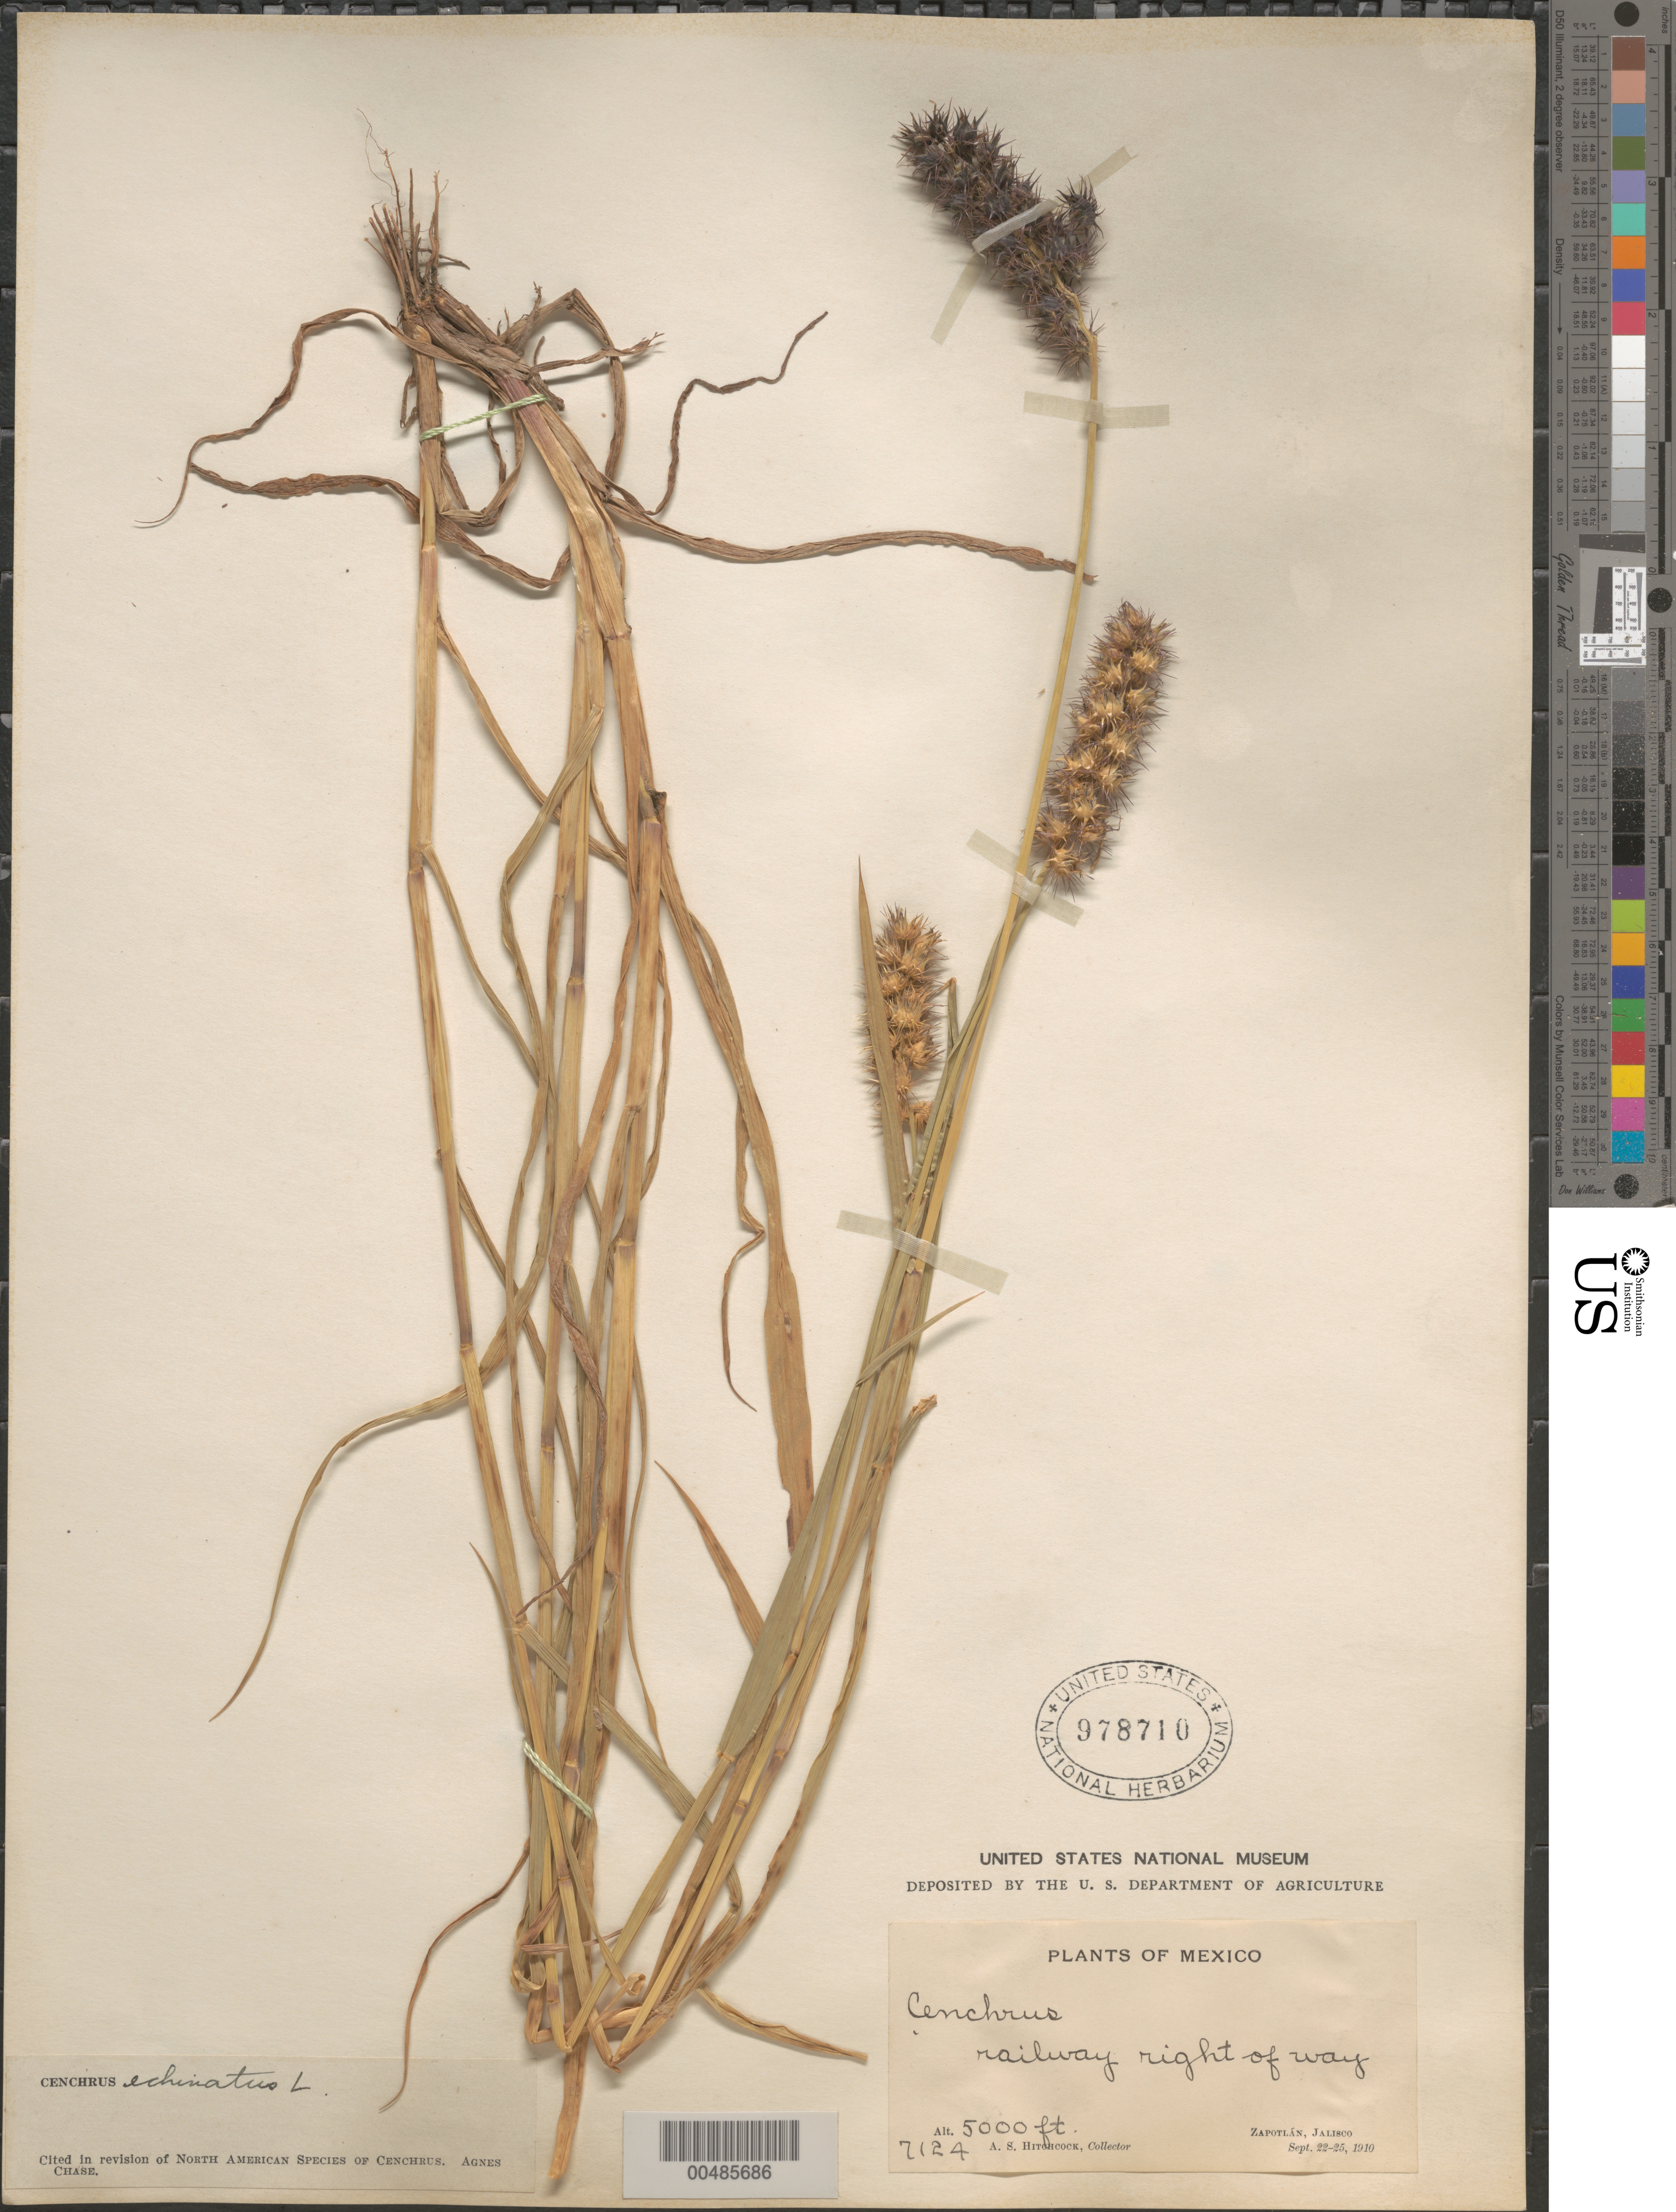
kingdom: Plantae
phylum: Tracheophyta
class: Liliopsida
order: Poales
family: Poaceae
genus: Cenchrus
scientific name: Cenchrus echinatus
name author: L.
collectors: A. S. Hitchcock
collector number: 7124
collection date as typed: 22 Sep 1910 to 25 Sep 1910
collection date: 1910-09-22/1910-09-25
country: Mexico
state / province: Jalisco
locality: Zapotlán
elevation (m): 1524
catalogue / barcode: US 978710